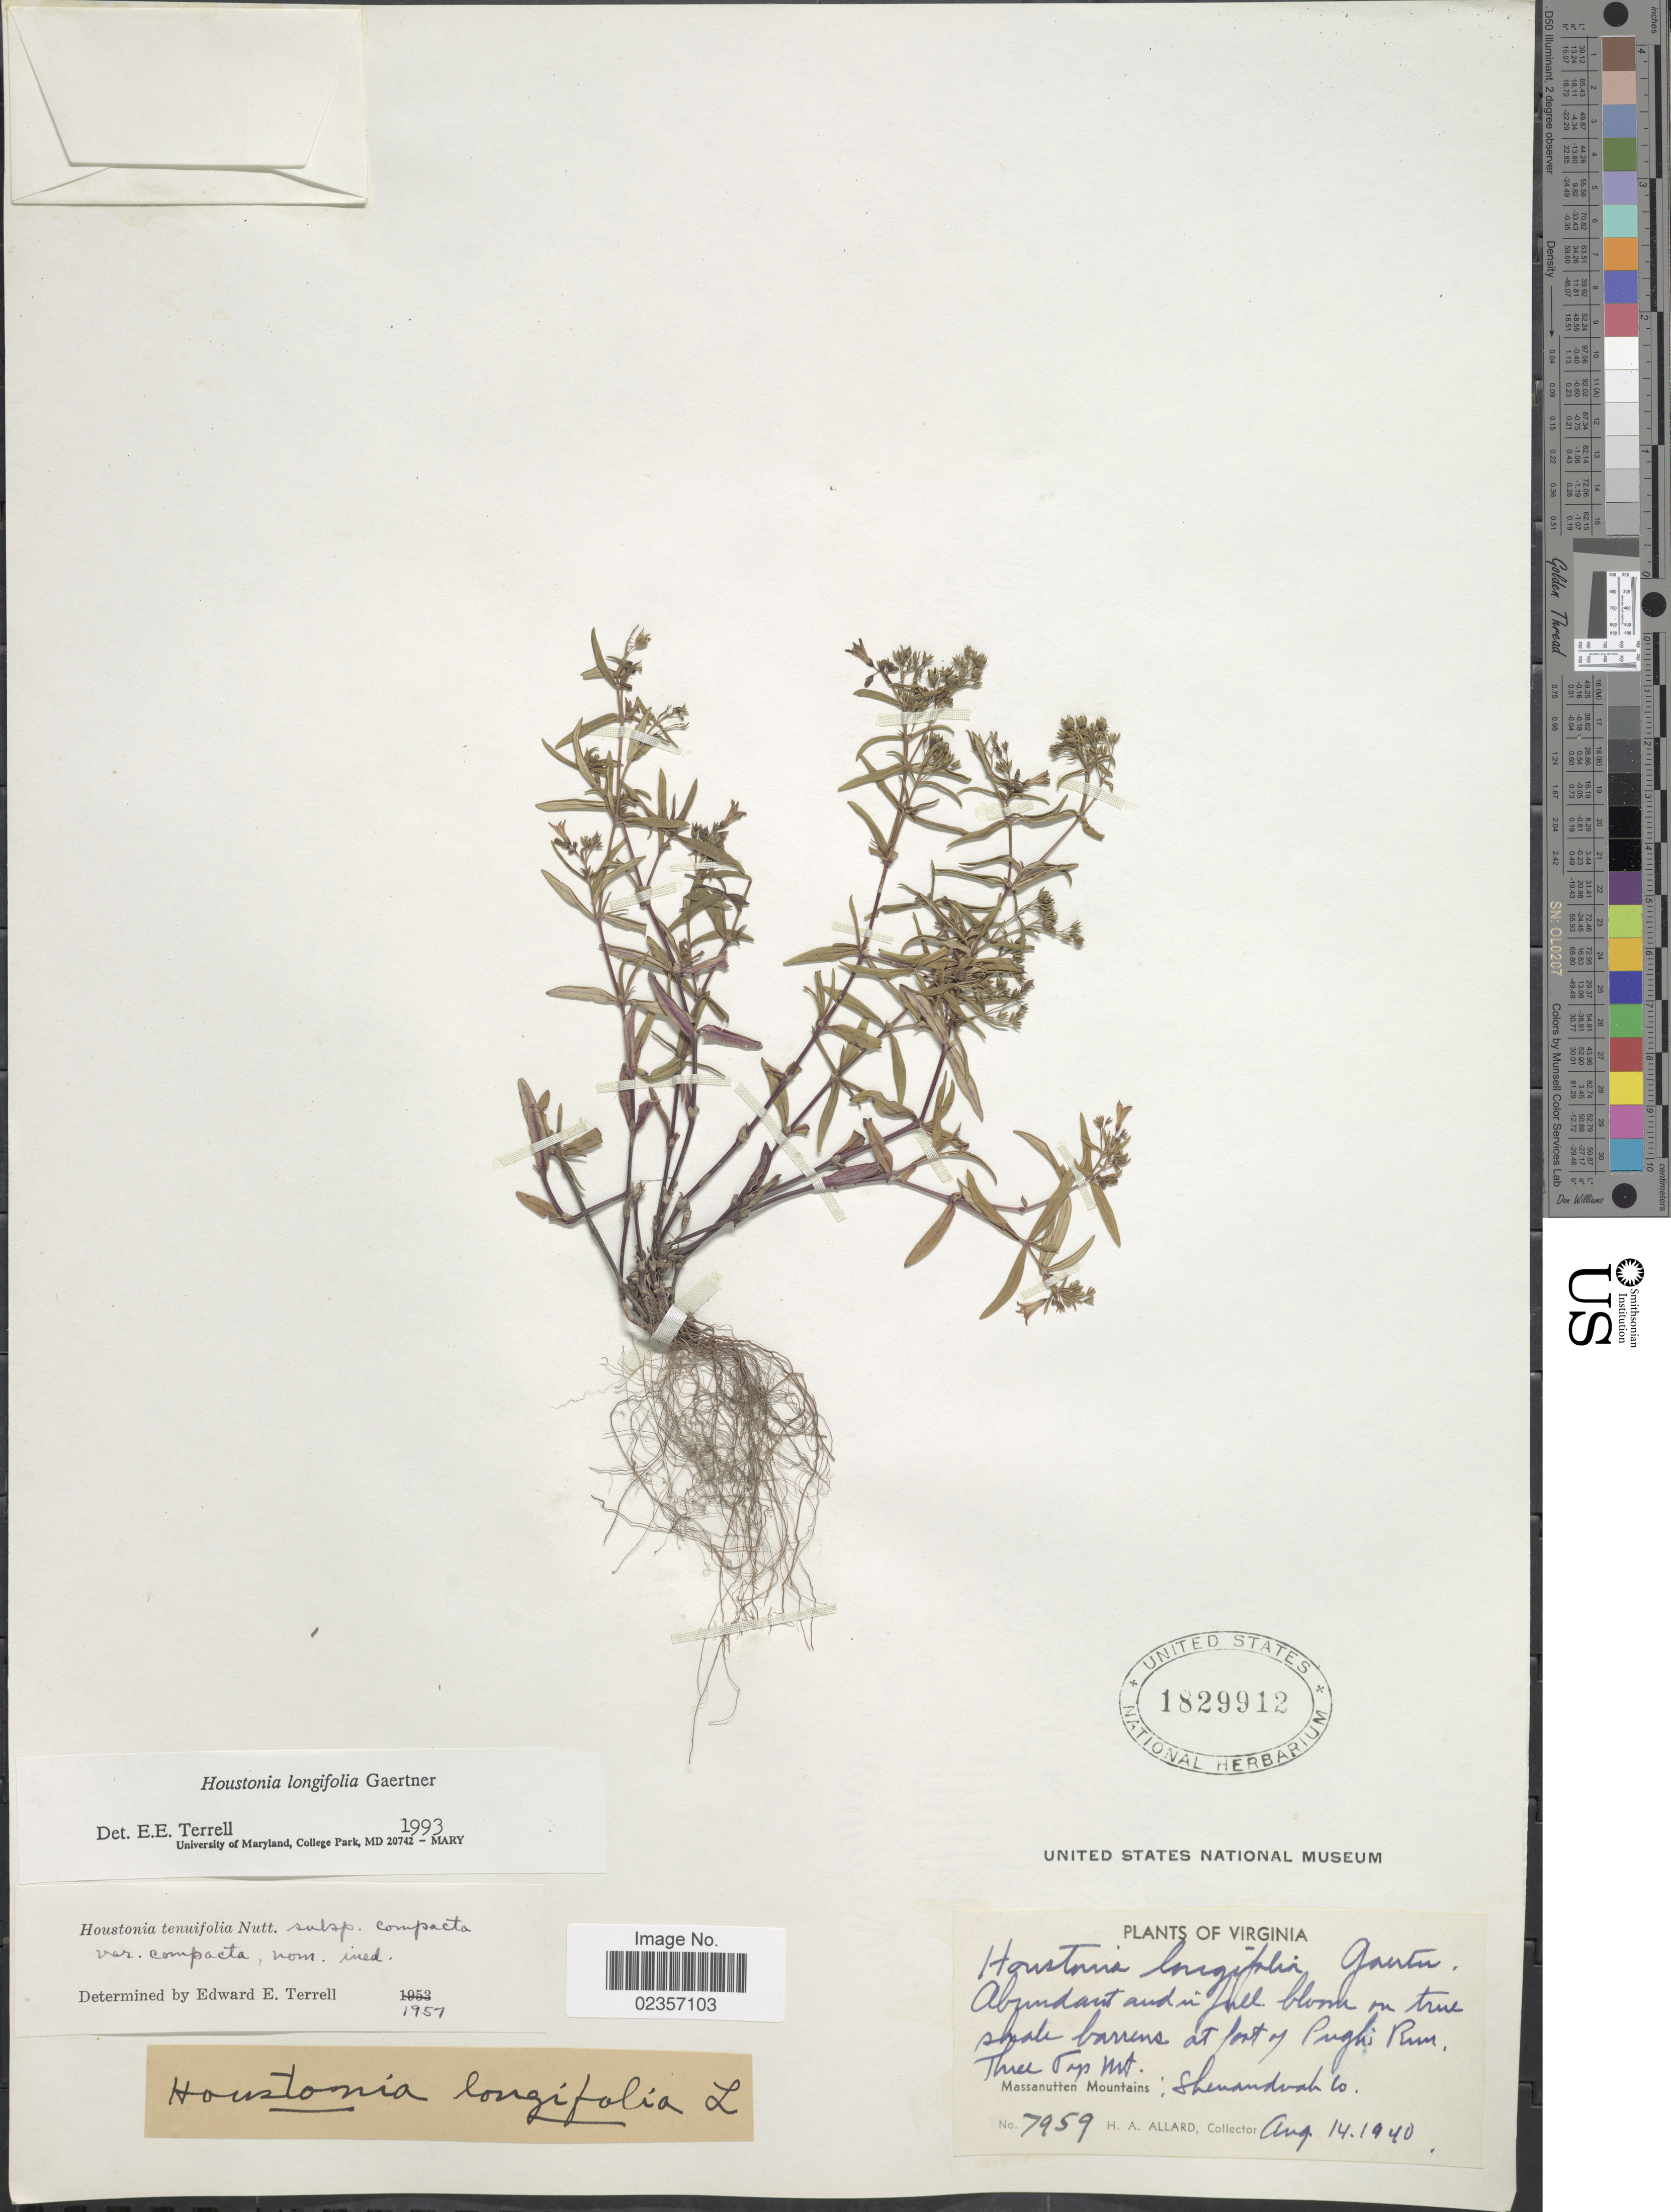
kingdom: Plantae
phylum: Tracheophyta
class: Magnoliopsida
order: Gentianales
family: Rubiaceae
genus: Houstonia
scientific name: Houstonia longifolia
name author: Gaertn.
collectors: H. A. Allard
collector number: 7959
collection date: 1940-08-14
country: United States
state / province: Virginia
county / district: Shenandoah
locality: Abundant and in full bloom on true shale barrens at foot of Pughs Run, Three Top Mt, Massanutten Mountains.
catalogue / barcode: US 1829912